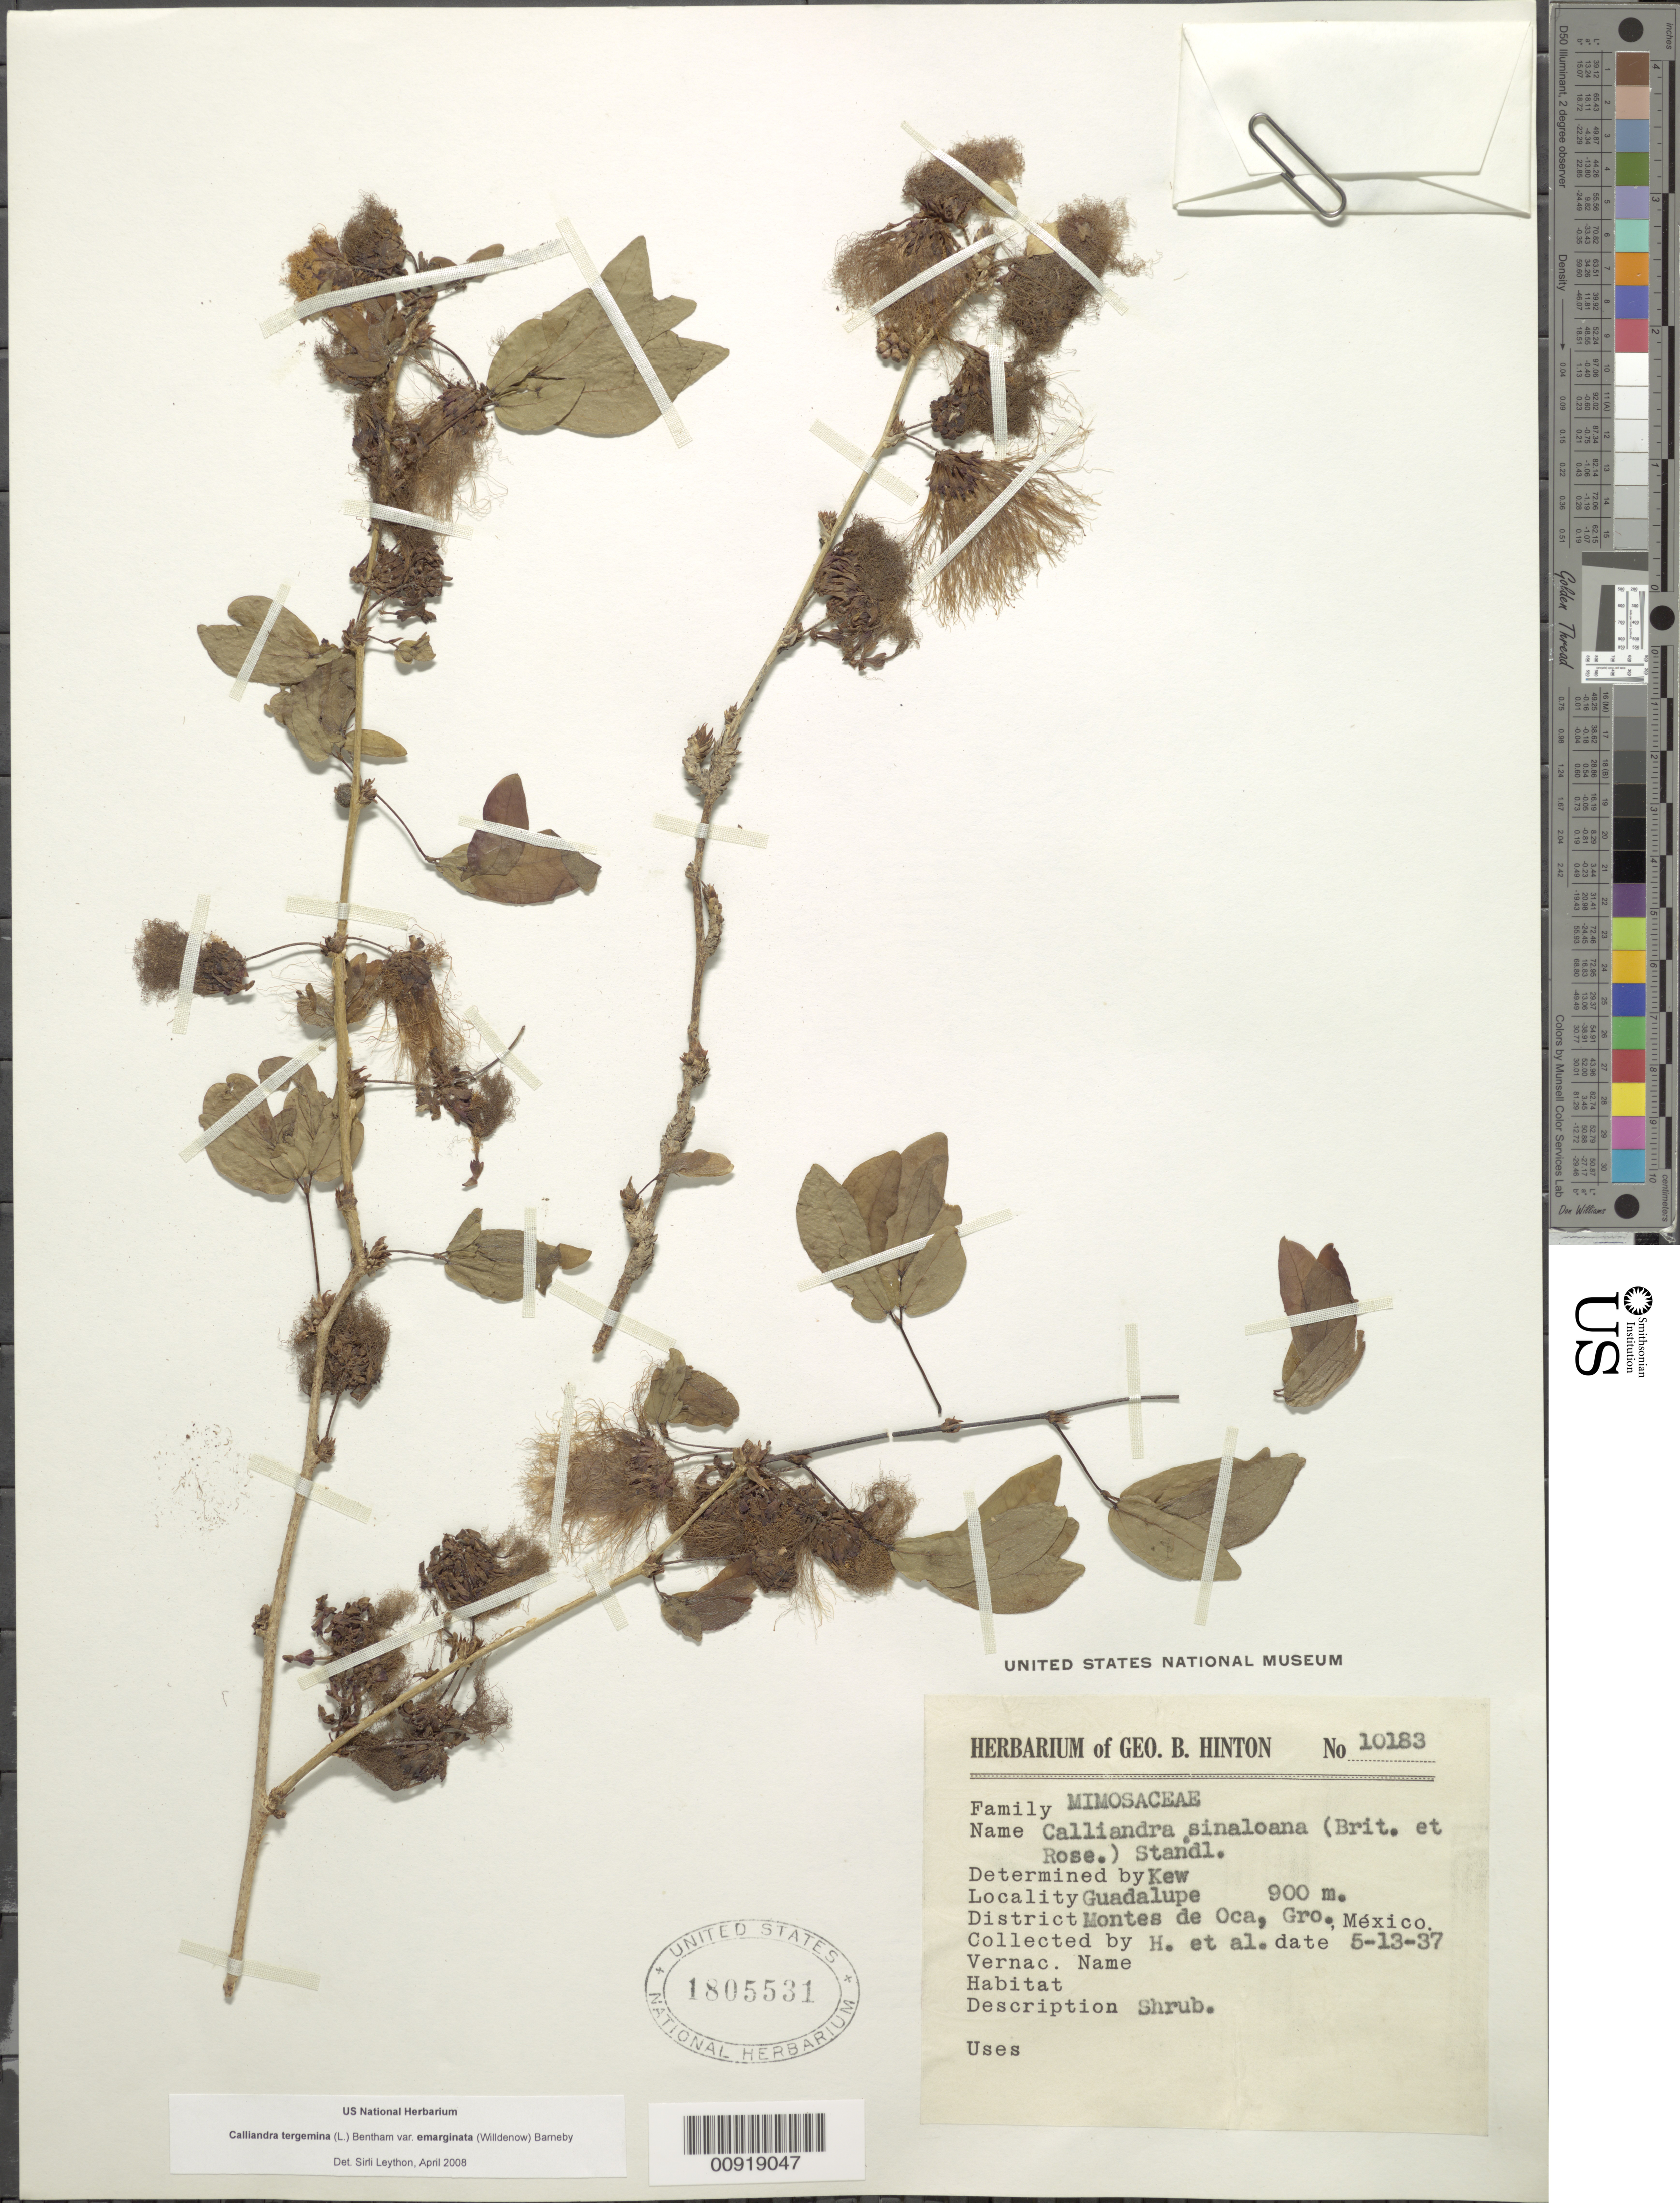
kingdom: Plantae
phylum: Tracheophyta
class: Magnoliopsida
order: Fabales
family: Fabaceae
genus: Calliandra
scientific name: Calliandra tergemina var. emarginata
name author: (Willd.) Barneby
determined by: Leython, S.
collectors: G. B. Hinton & et al.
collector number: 10183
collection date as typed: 13 May 1937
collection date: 1937-05-13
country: Mexico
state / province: Guerrero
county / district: Montes de Oca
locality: Guadalupe, District Montes de Oca, Guerrero.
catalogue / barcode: US 1805531